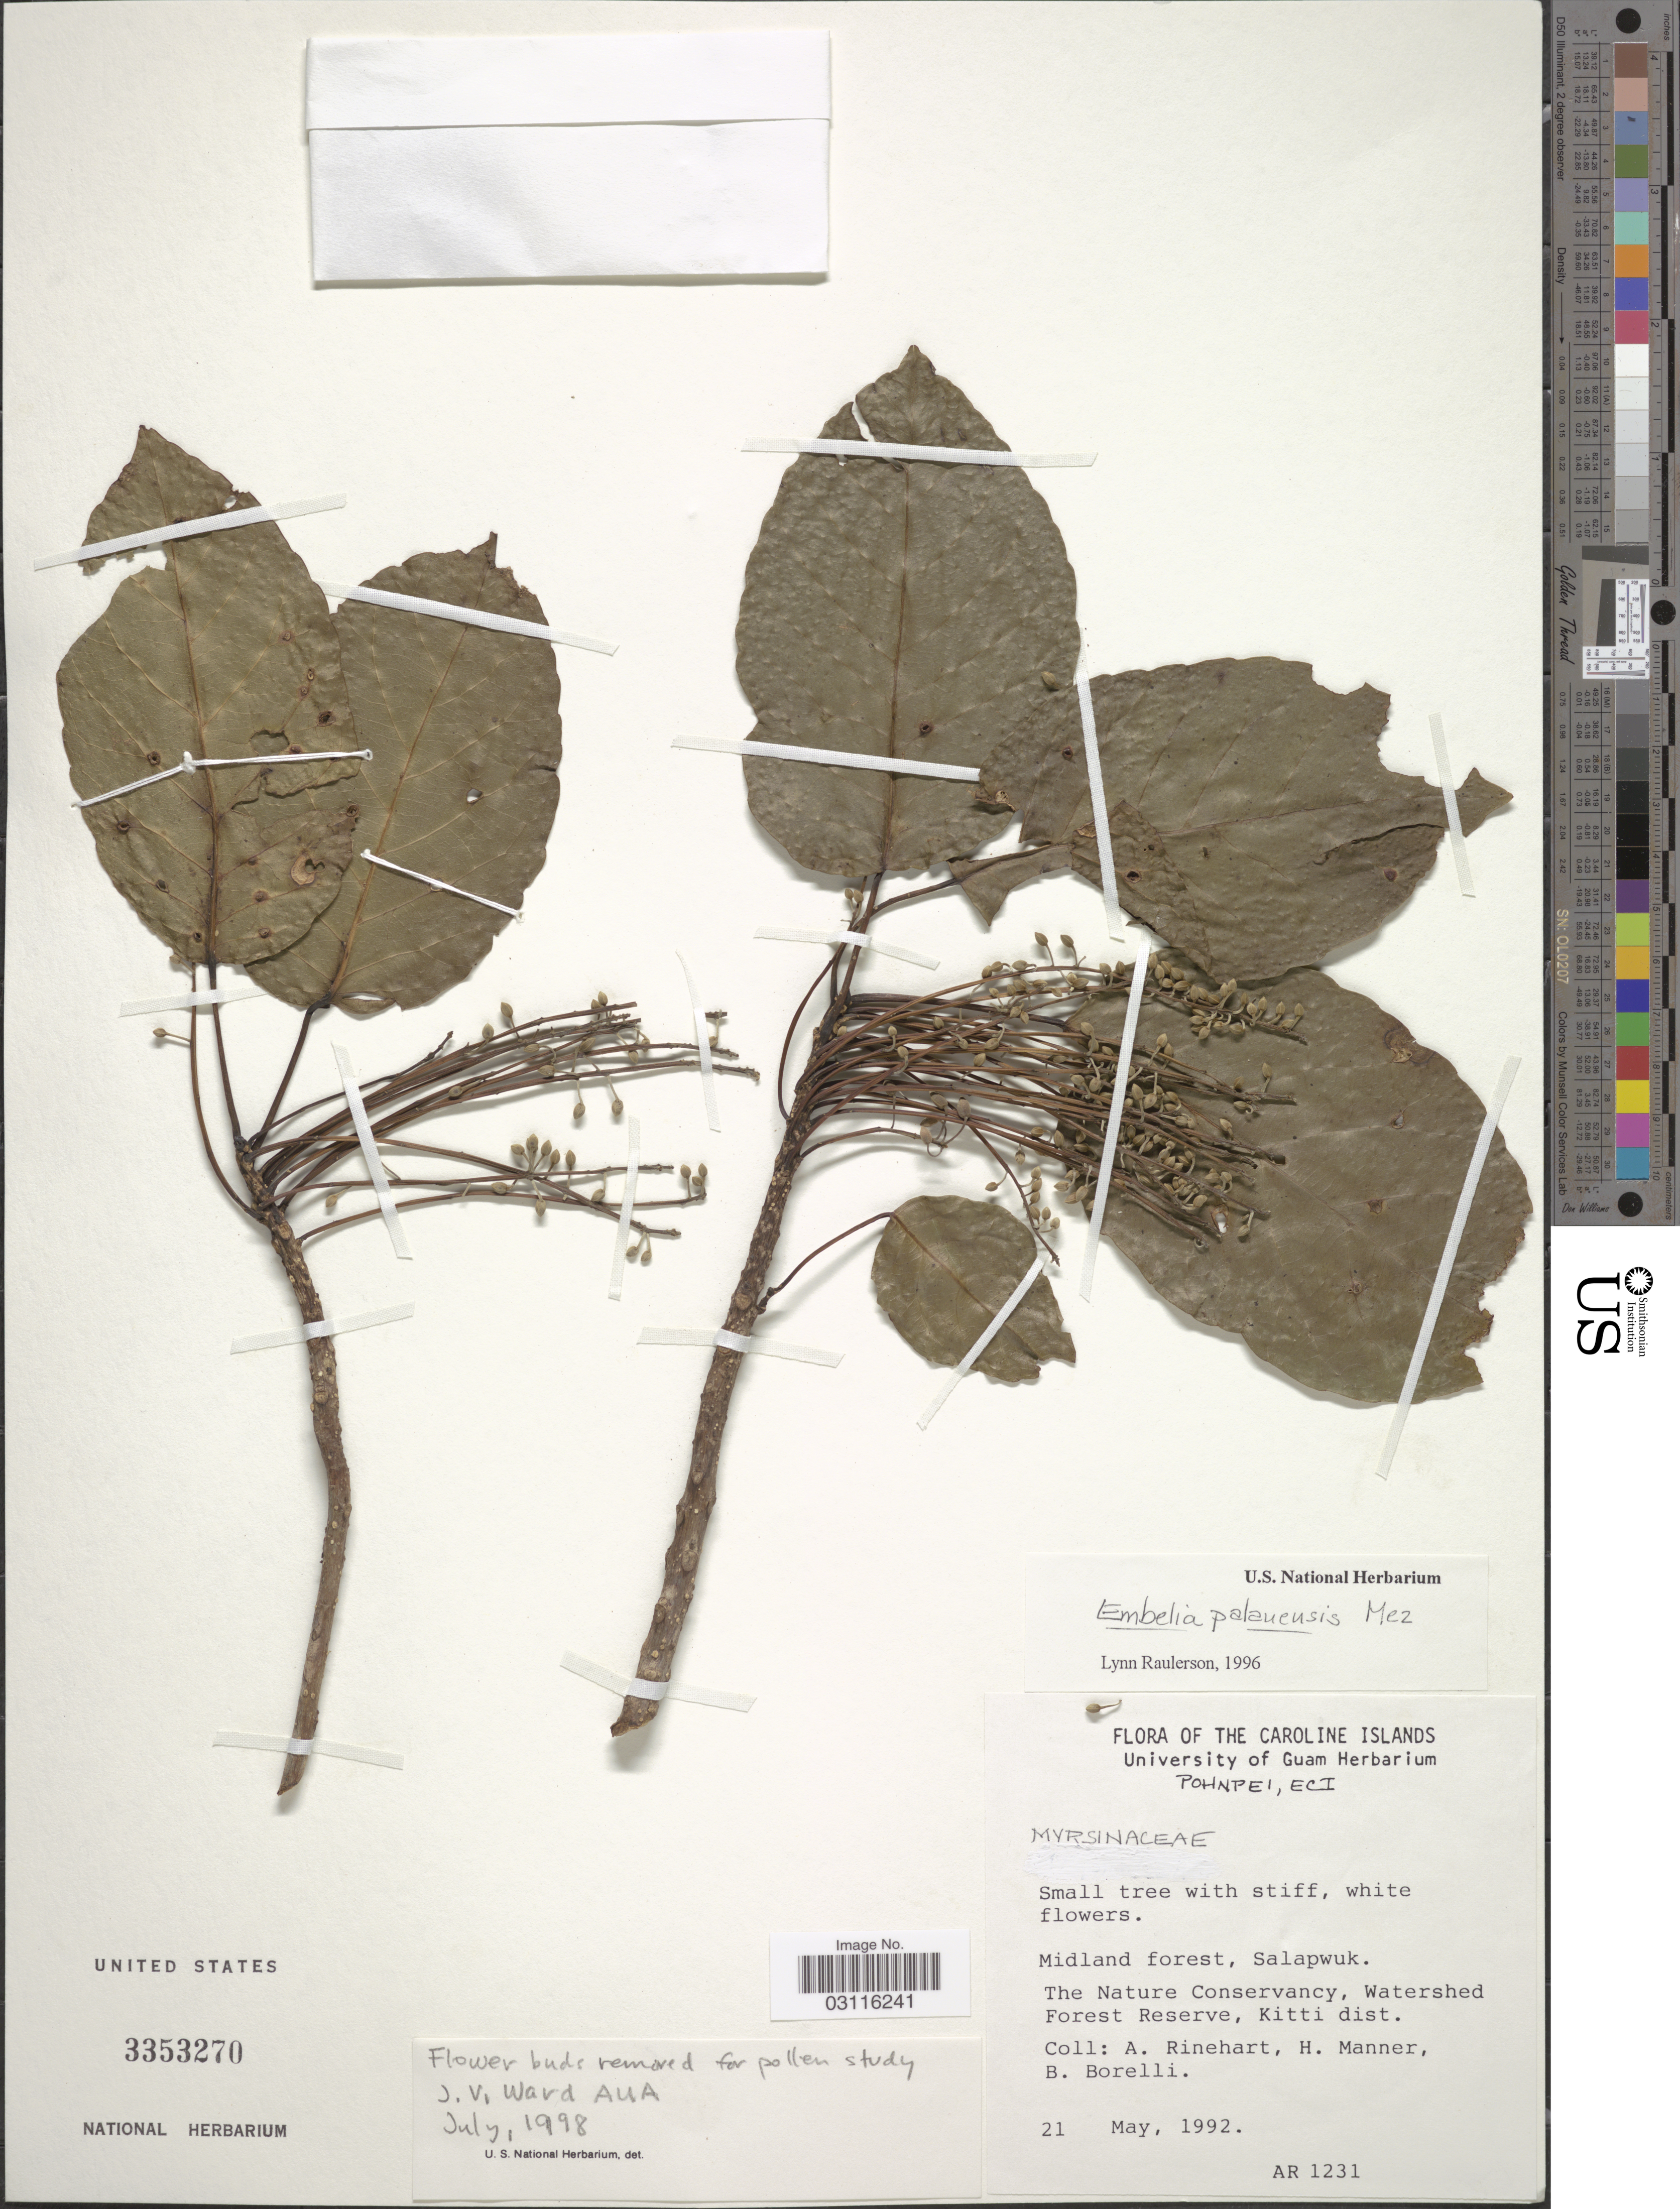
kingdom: Plantae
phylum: Tracheophyta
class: Magnoliopsida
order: Ericales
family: Primulaceae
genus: Embelia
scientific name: Embelia palauensis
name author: Mez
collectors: A. Rinehart, H. Manner & B. Borelli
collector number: AR 1231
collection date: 1992-05-21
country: Micronesia, Federated States of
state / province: Pohnpei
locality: The Caroline Islands. Pohnpei, ECI. Midland forest, Salapwuk. The Nature Conservancy, Watershed Forest Reserve, Kitti dist.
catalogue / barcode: US 3353270